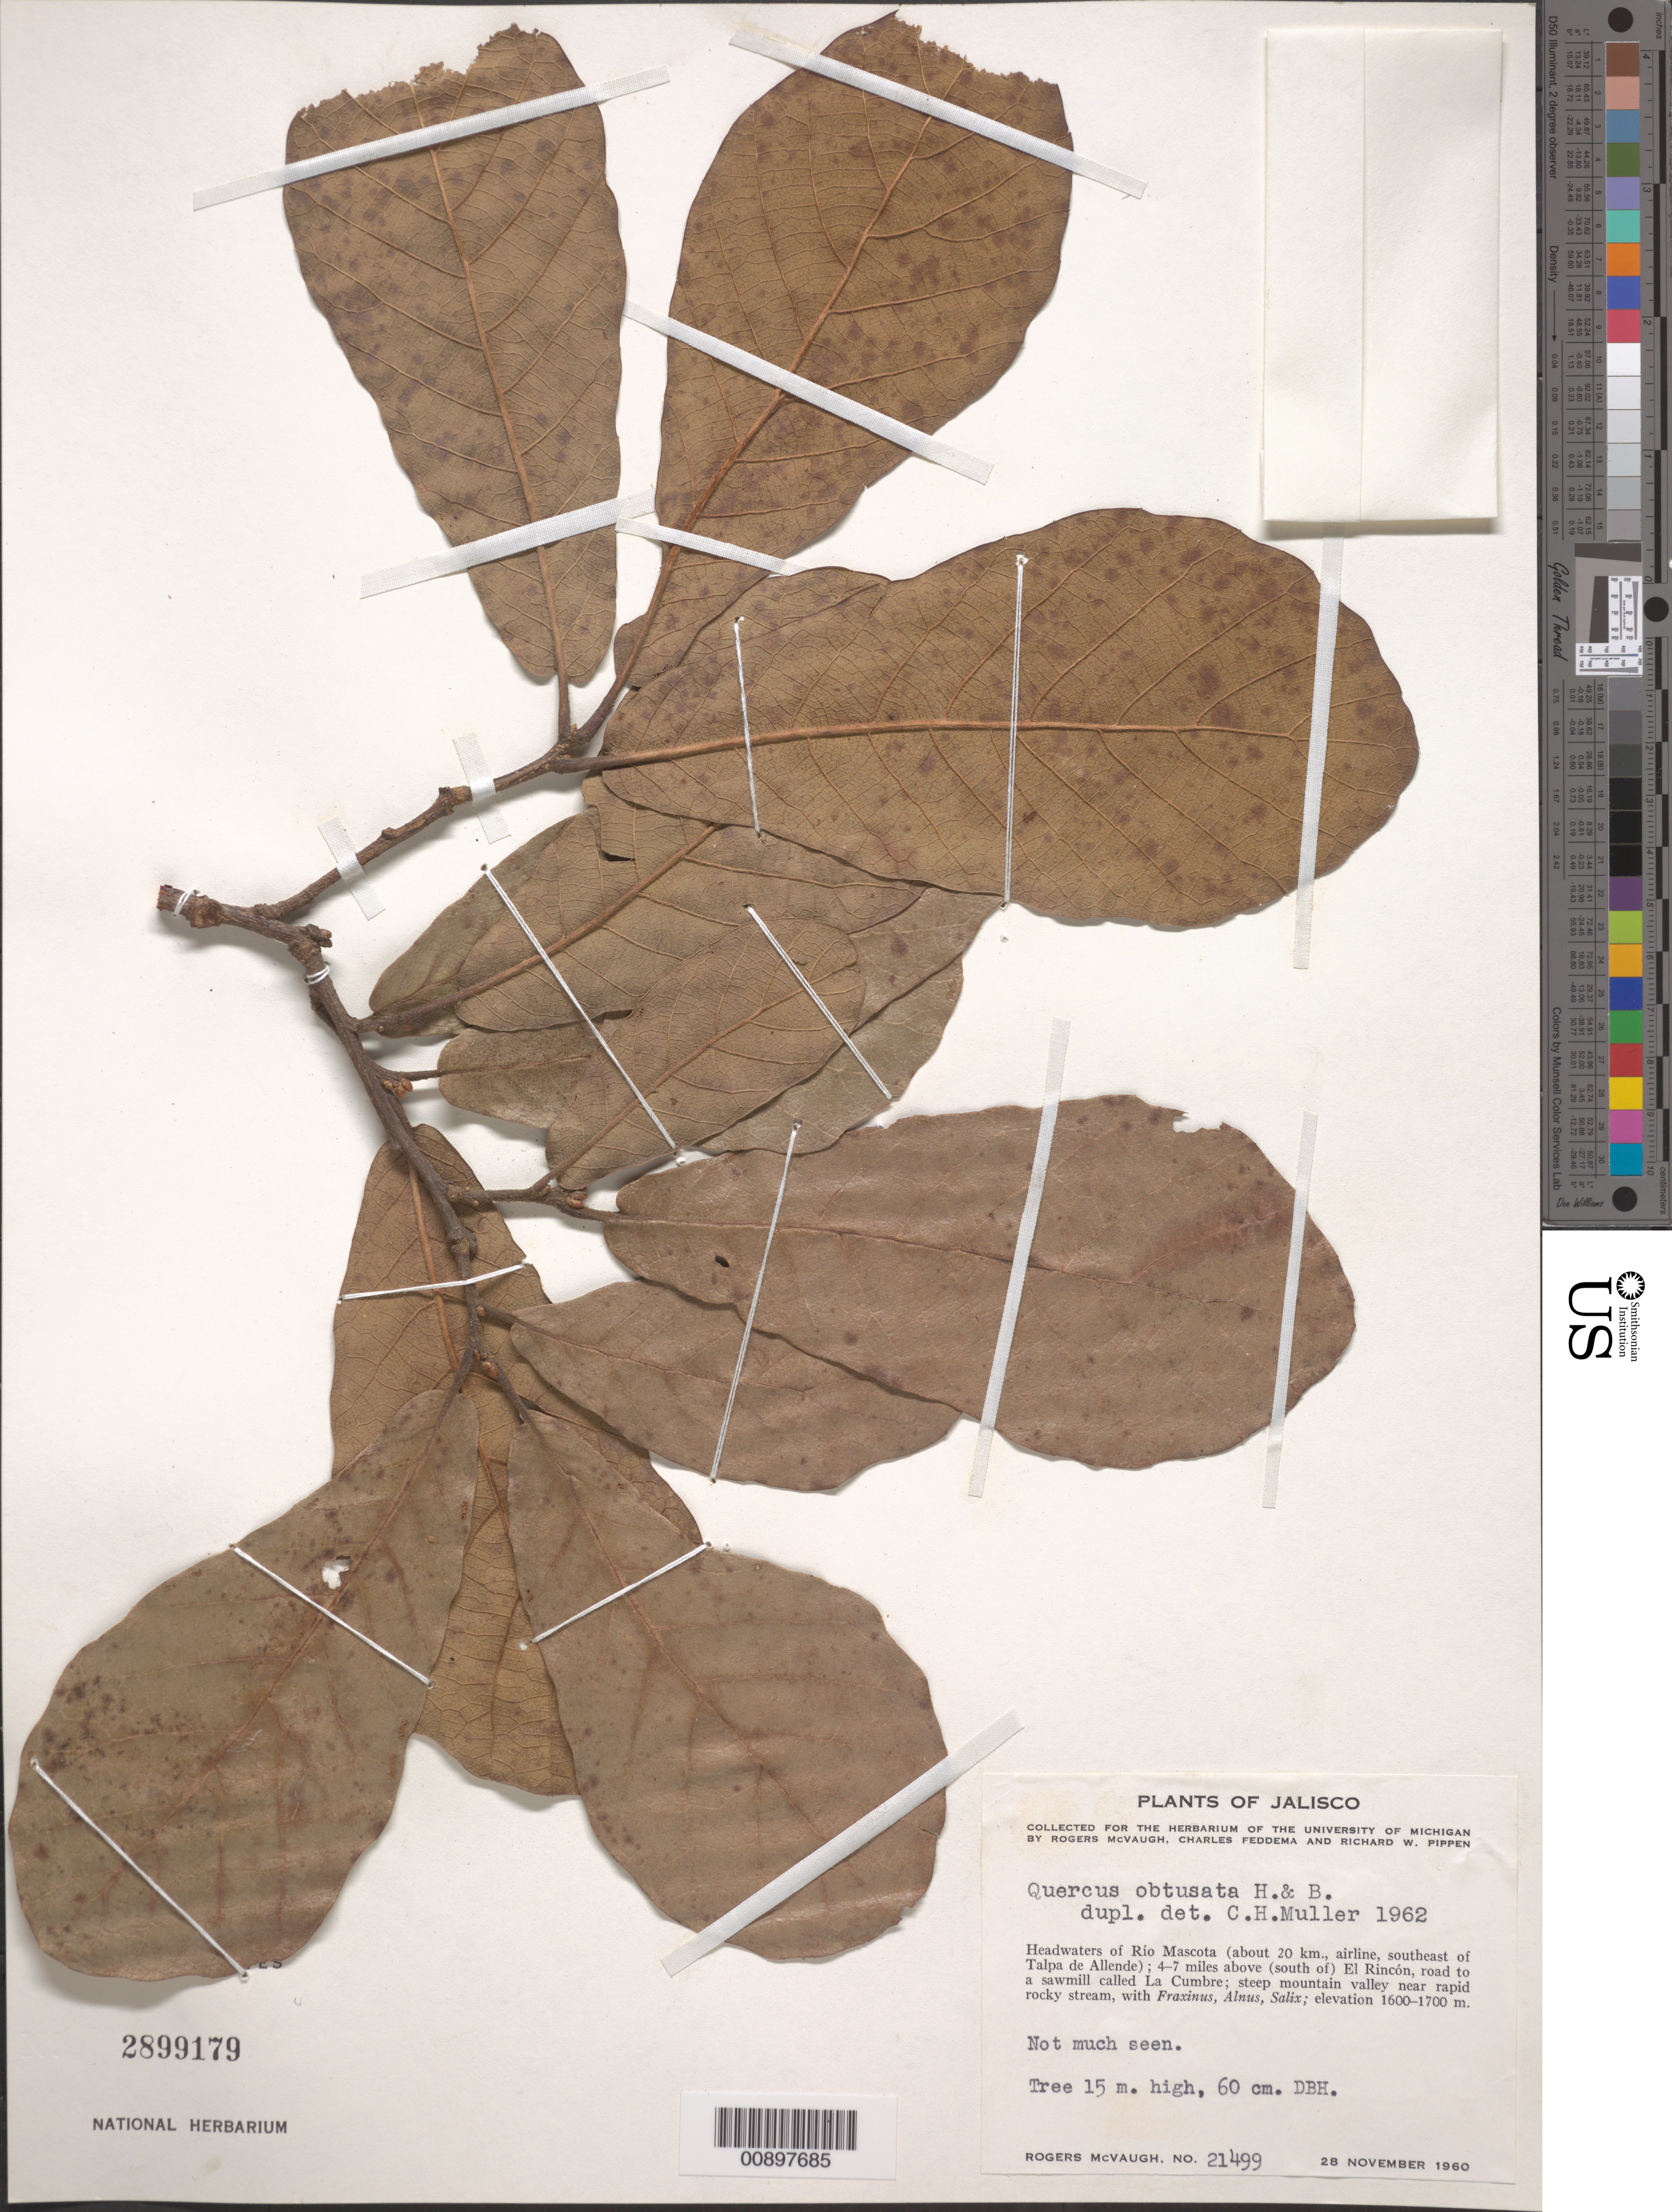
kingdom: Plantae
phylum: Tracheophyta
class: Magnoliopsida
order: Fagales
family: Fagaceae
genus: Quercus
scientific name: Quercus obtusata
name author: Humb. & Bonpl.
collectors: R. McVaugh, C. Feddema & R. W. Pippen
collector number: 21499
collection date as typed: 28 Nov 1960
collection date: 1960-11-28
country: Mexico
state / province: Jalisco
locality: Headwaters of Río Mascota (about 20 km., airline, southeast of Talpa de Allende); 4-7 miles above (south of) El Rincón, road to a sawmill called La Cumbre.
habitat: Steep mountain valley near rapid rocky stream, with Fraxinus, Alnus, Salix.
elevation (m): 1700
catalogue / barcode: US 2899179